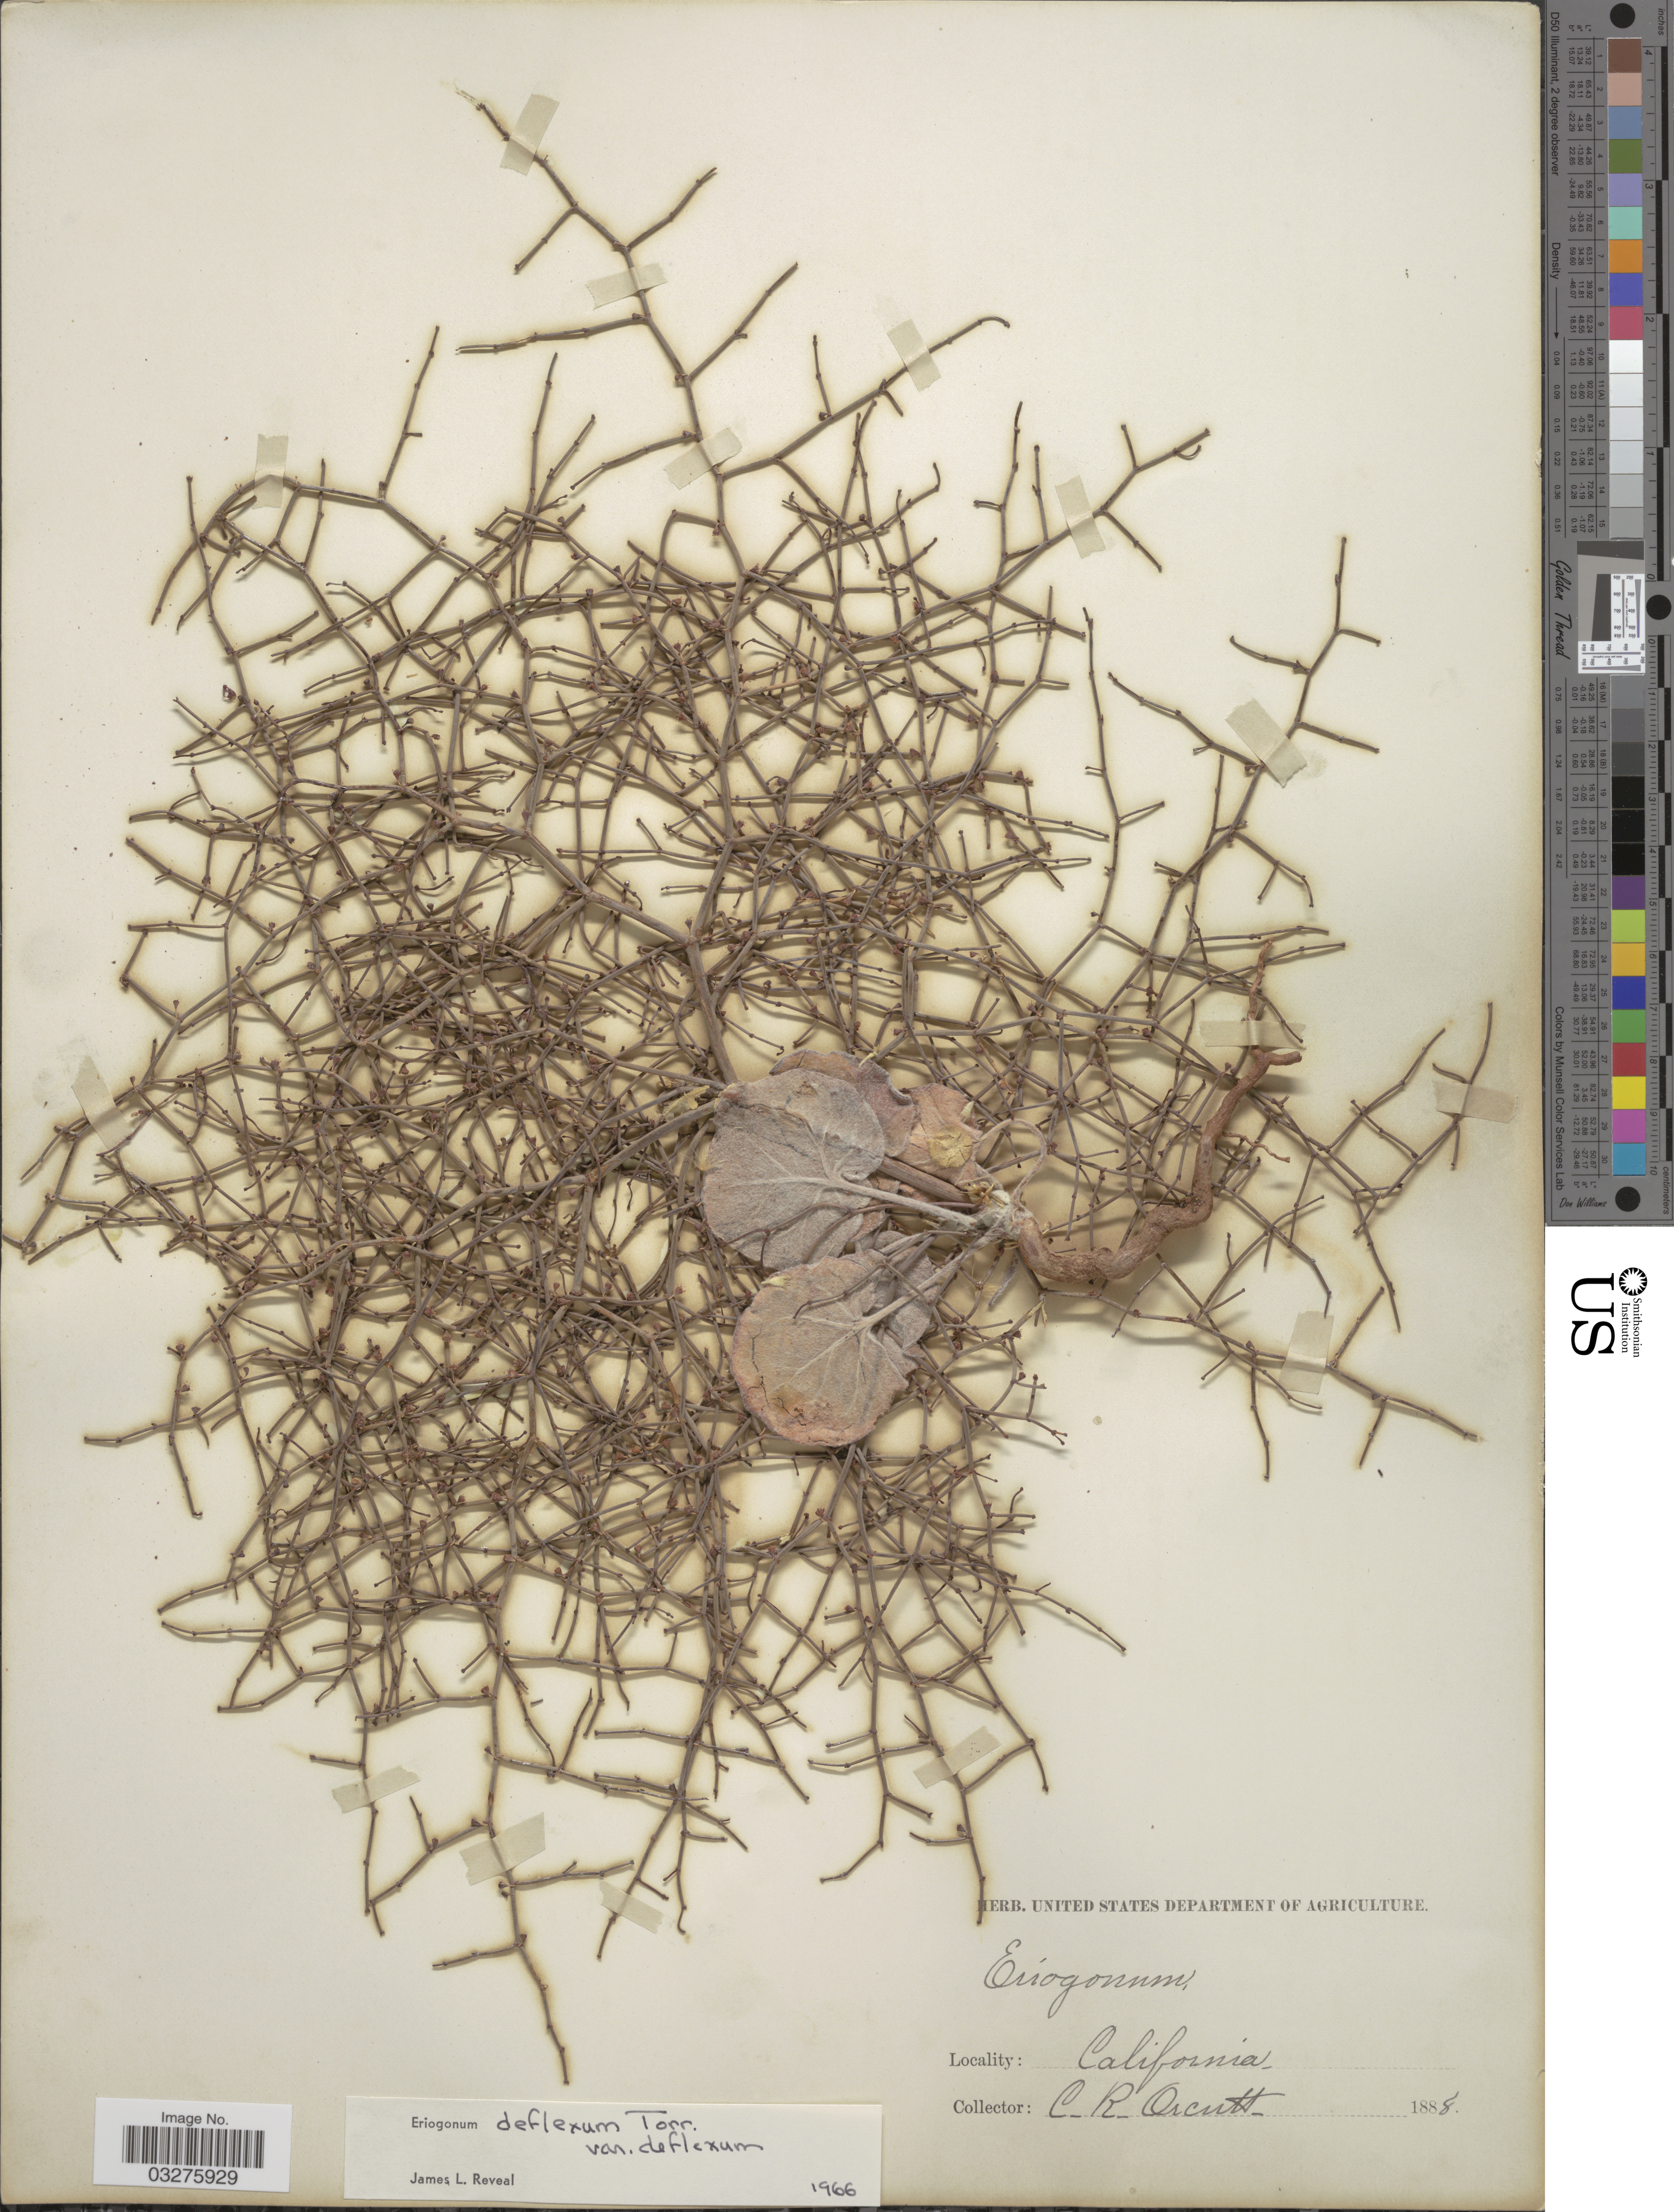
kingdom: Plantae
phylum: Tracheophyta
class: Magnoliopsida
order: Caryophyllales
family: Polygonaceae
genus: Eriogonum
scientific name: Eriogonum deflexum var. deflexum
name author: Torr. in Ives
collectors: C. R. Orcutt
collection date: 1888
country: United States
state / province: California